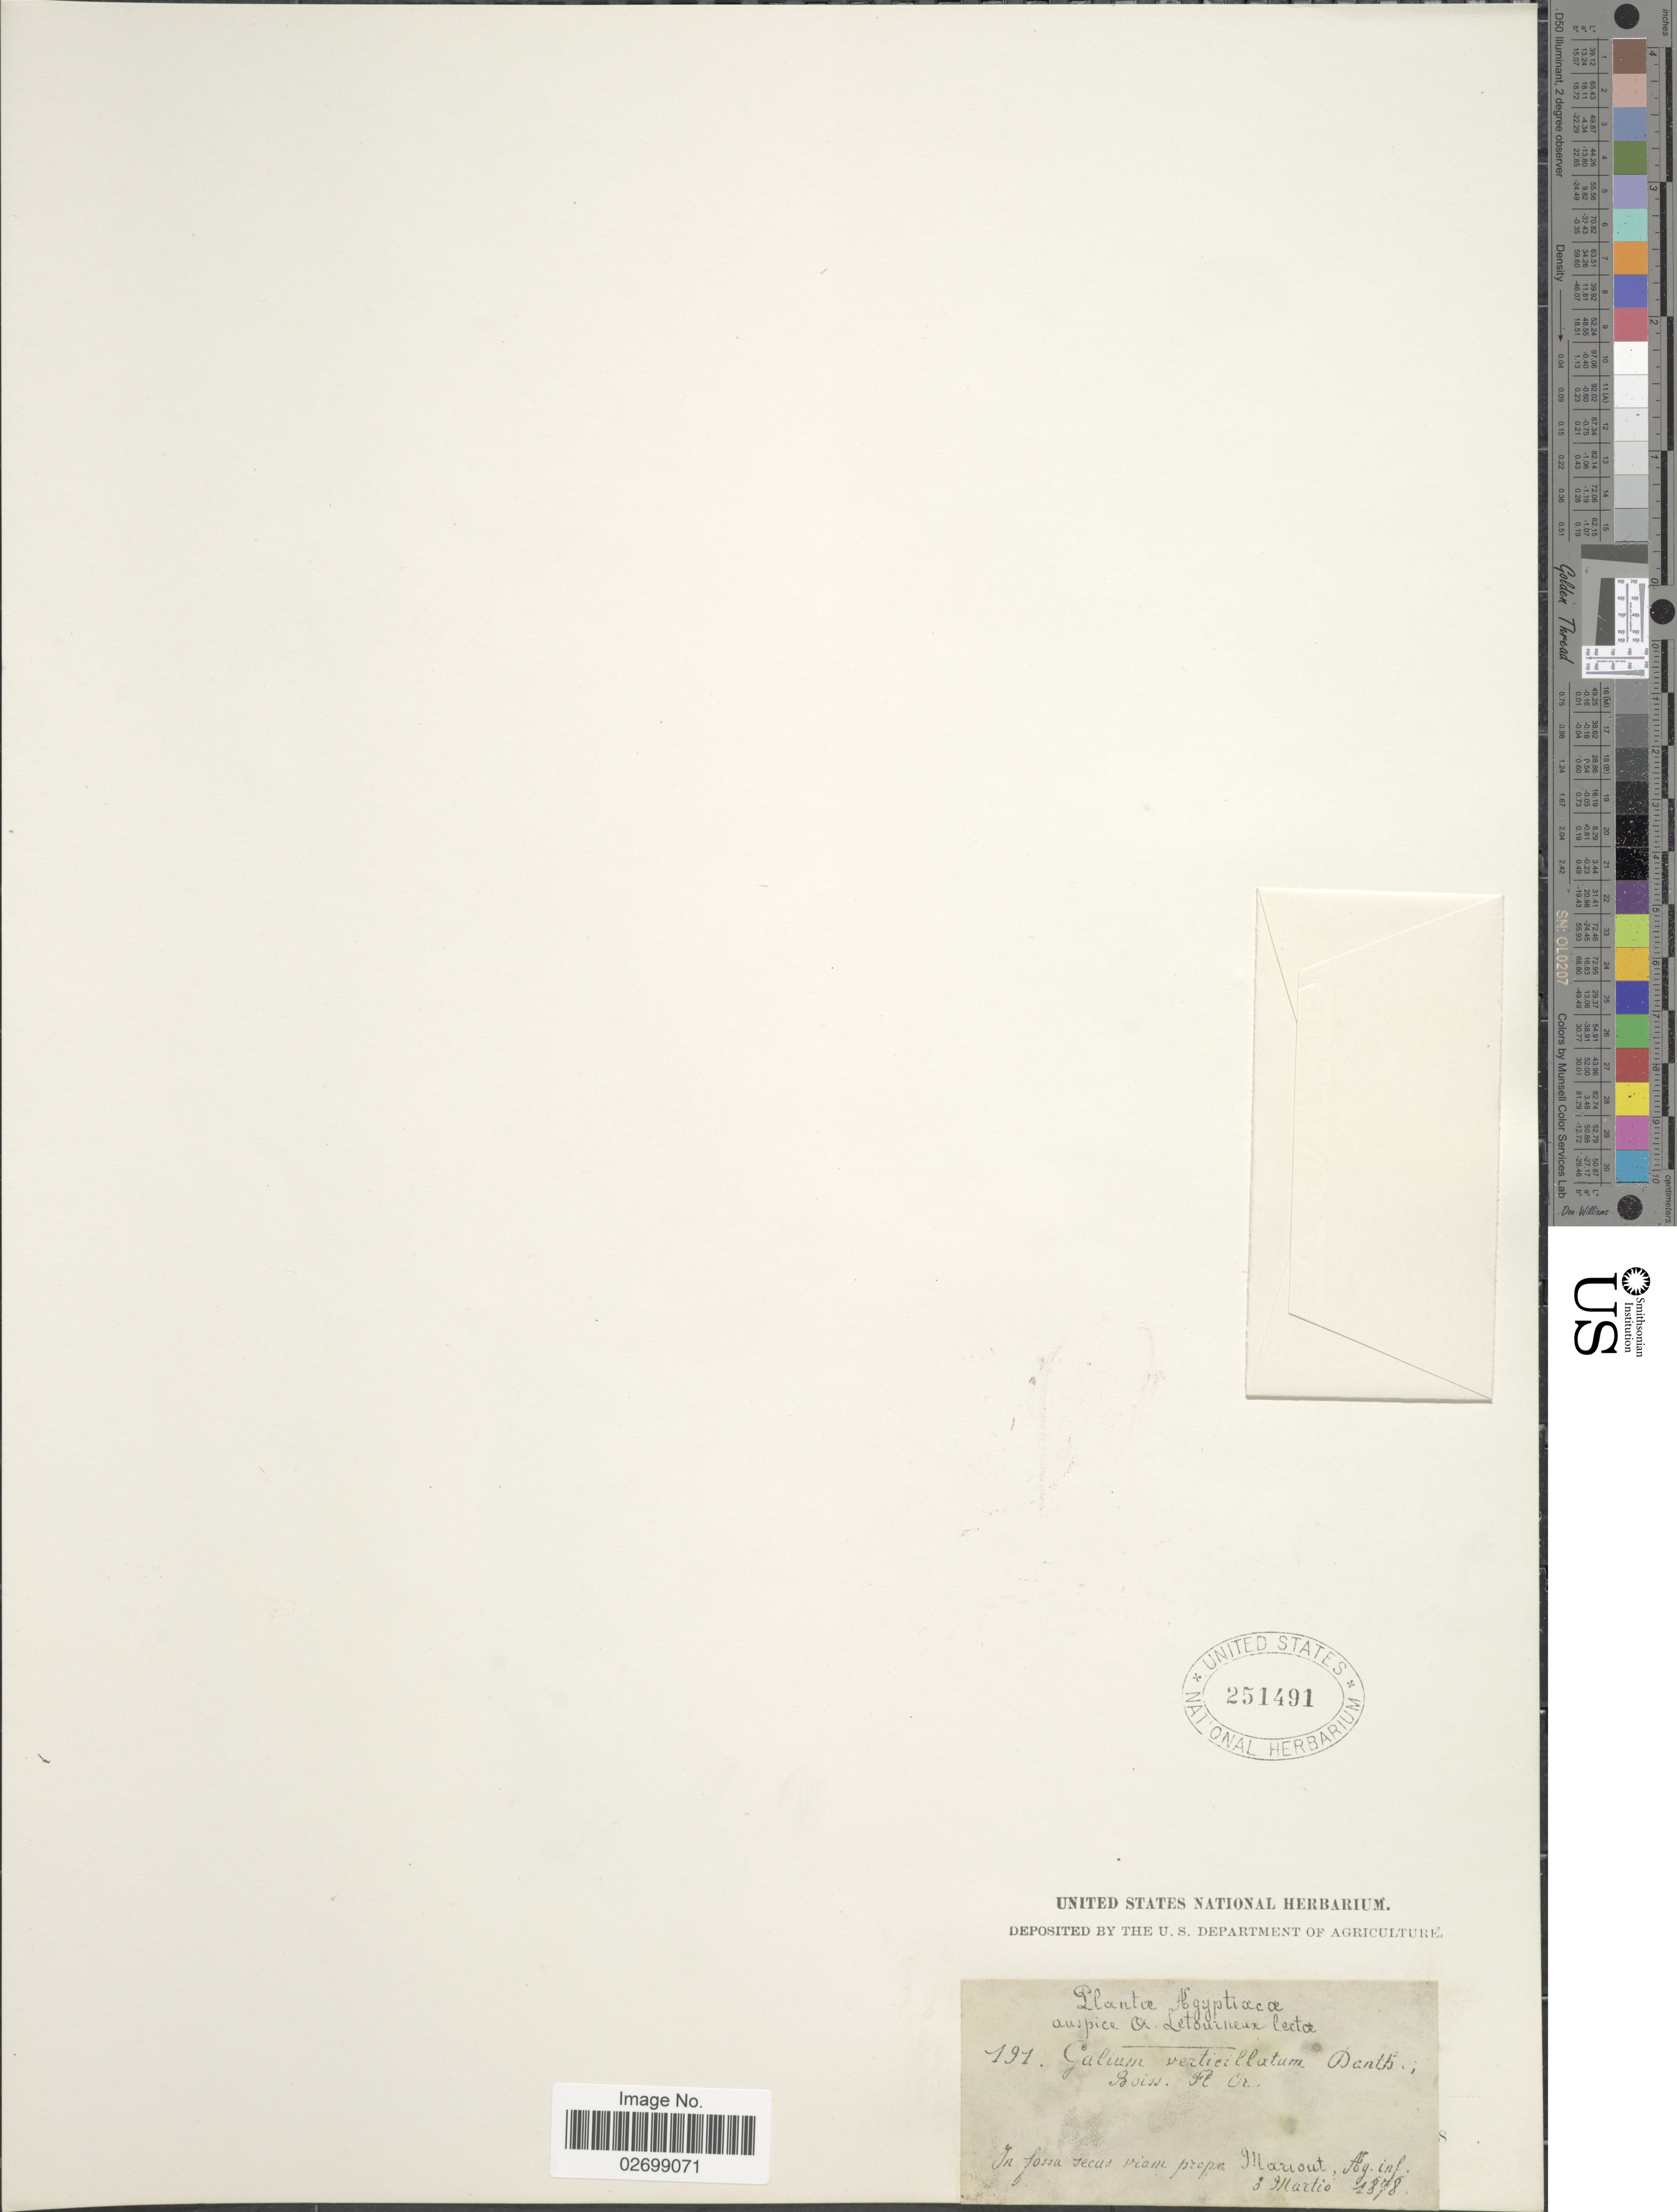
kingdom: Plantae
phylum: Tracheophyta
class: Magnoliopsida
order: Gentianales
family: Rubiaceae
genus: Galium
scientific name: Galium undulatum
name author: Puff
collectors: A. Letourneux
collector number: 191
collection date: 1878-03-03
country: Egypt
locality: Agypticae, in fossa secus siam pope Mariout, Aog. inf.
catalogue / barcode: US 251491